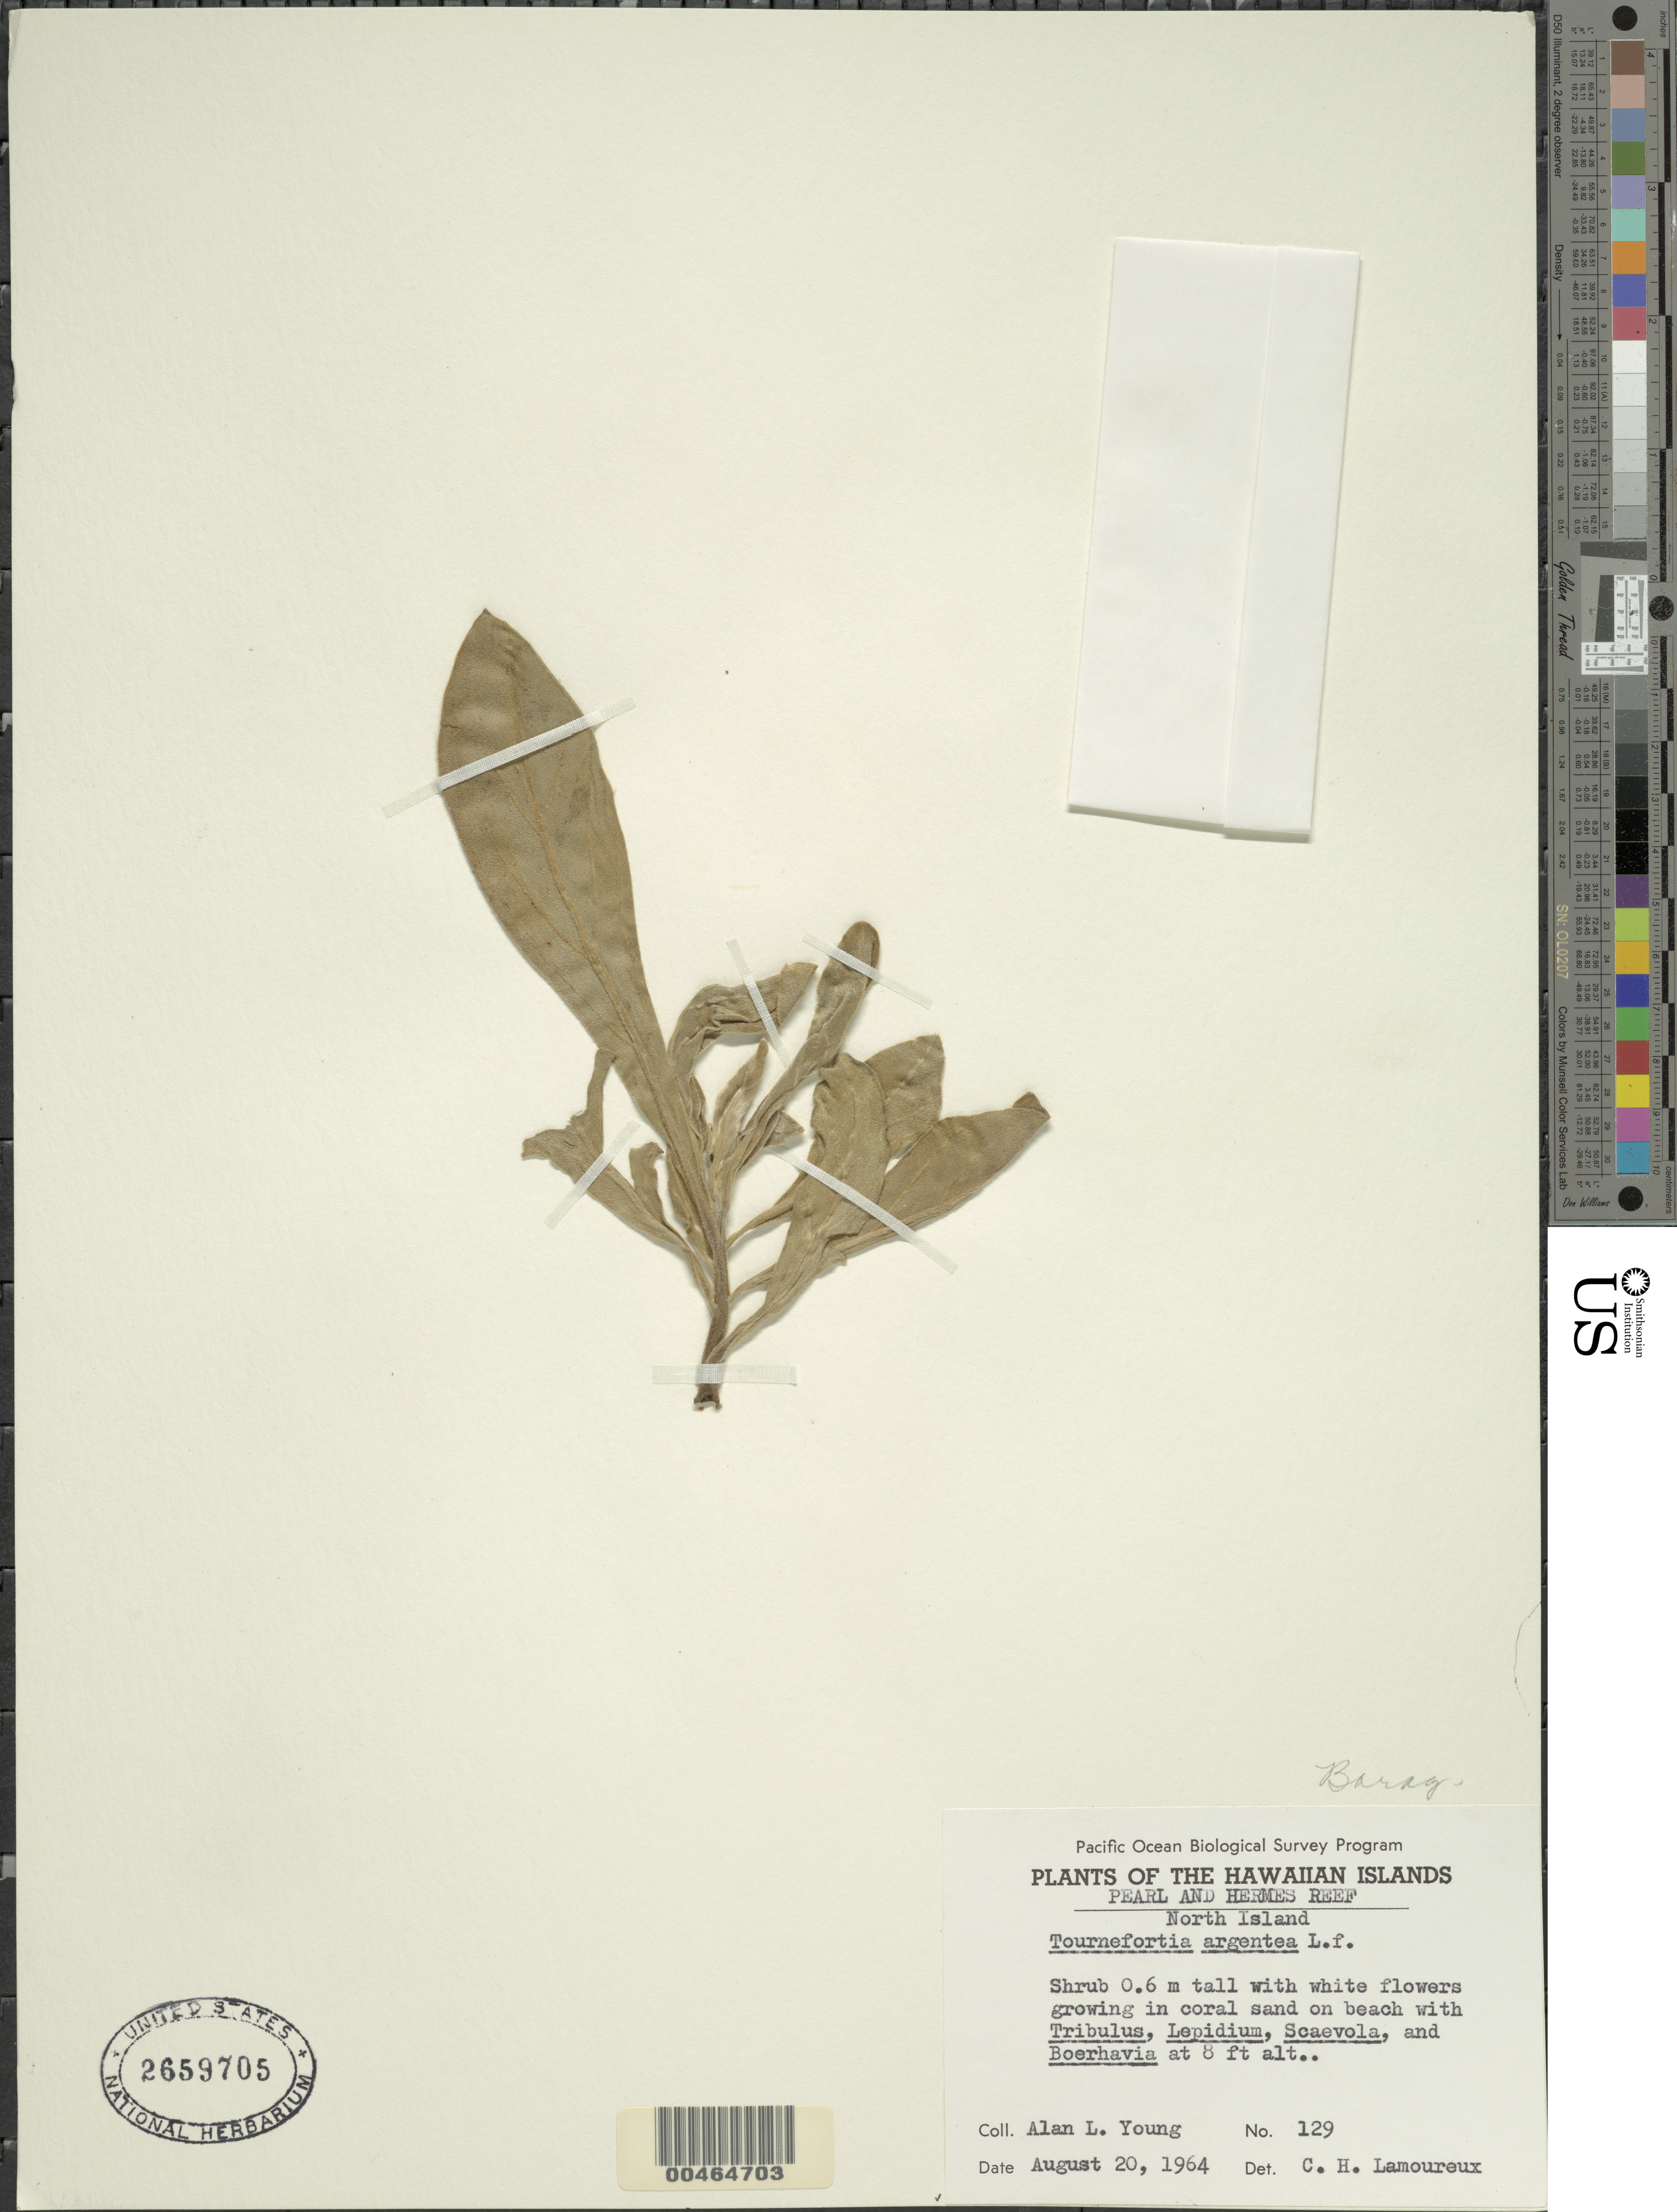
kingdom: Plantae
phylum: Tracheophyta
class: Magnoliopsida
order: Boraginales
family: Heliotropiaceae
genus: Heliotropium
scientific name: Heliotropium arboreum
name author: (Blanco) Mabberley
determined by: Wagner, W. L., (BOT), Smithsonian Institution - National Museum of Natural History (UNITED STATES)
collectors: A. Young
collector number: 129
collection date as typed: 20 Aug 1964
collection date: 1964-08-20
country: United States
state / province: Hawaii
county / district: Honolulu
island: Pearl and Hermes Atoll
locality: North Islet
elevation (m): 2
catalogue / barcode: US 2659705